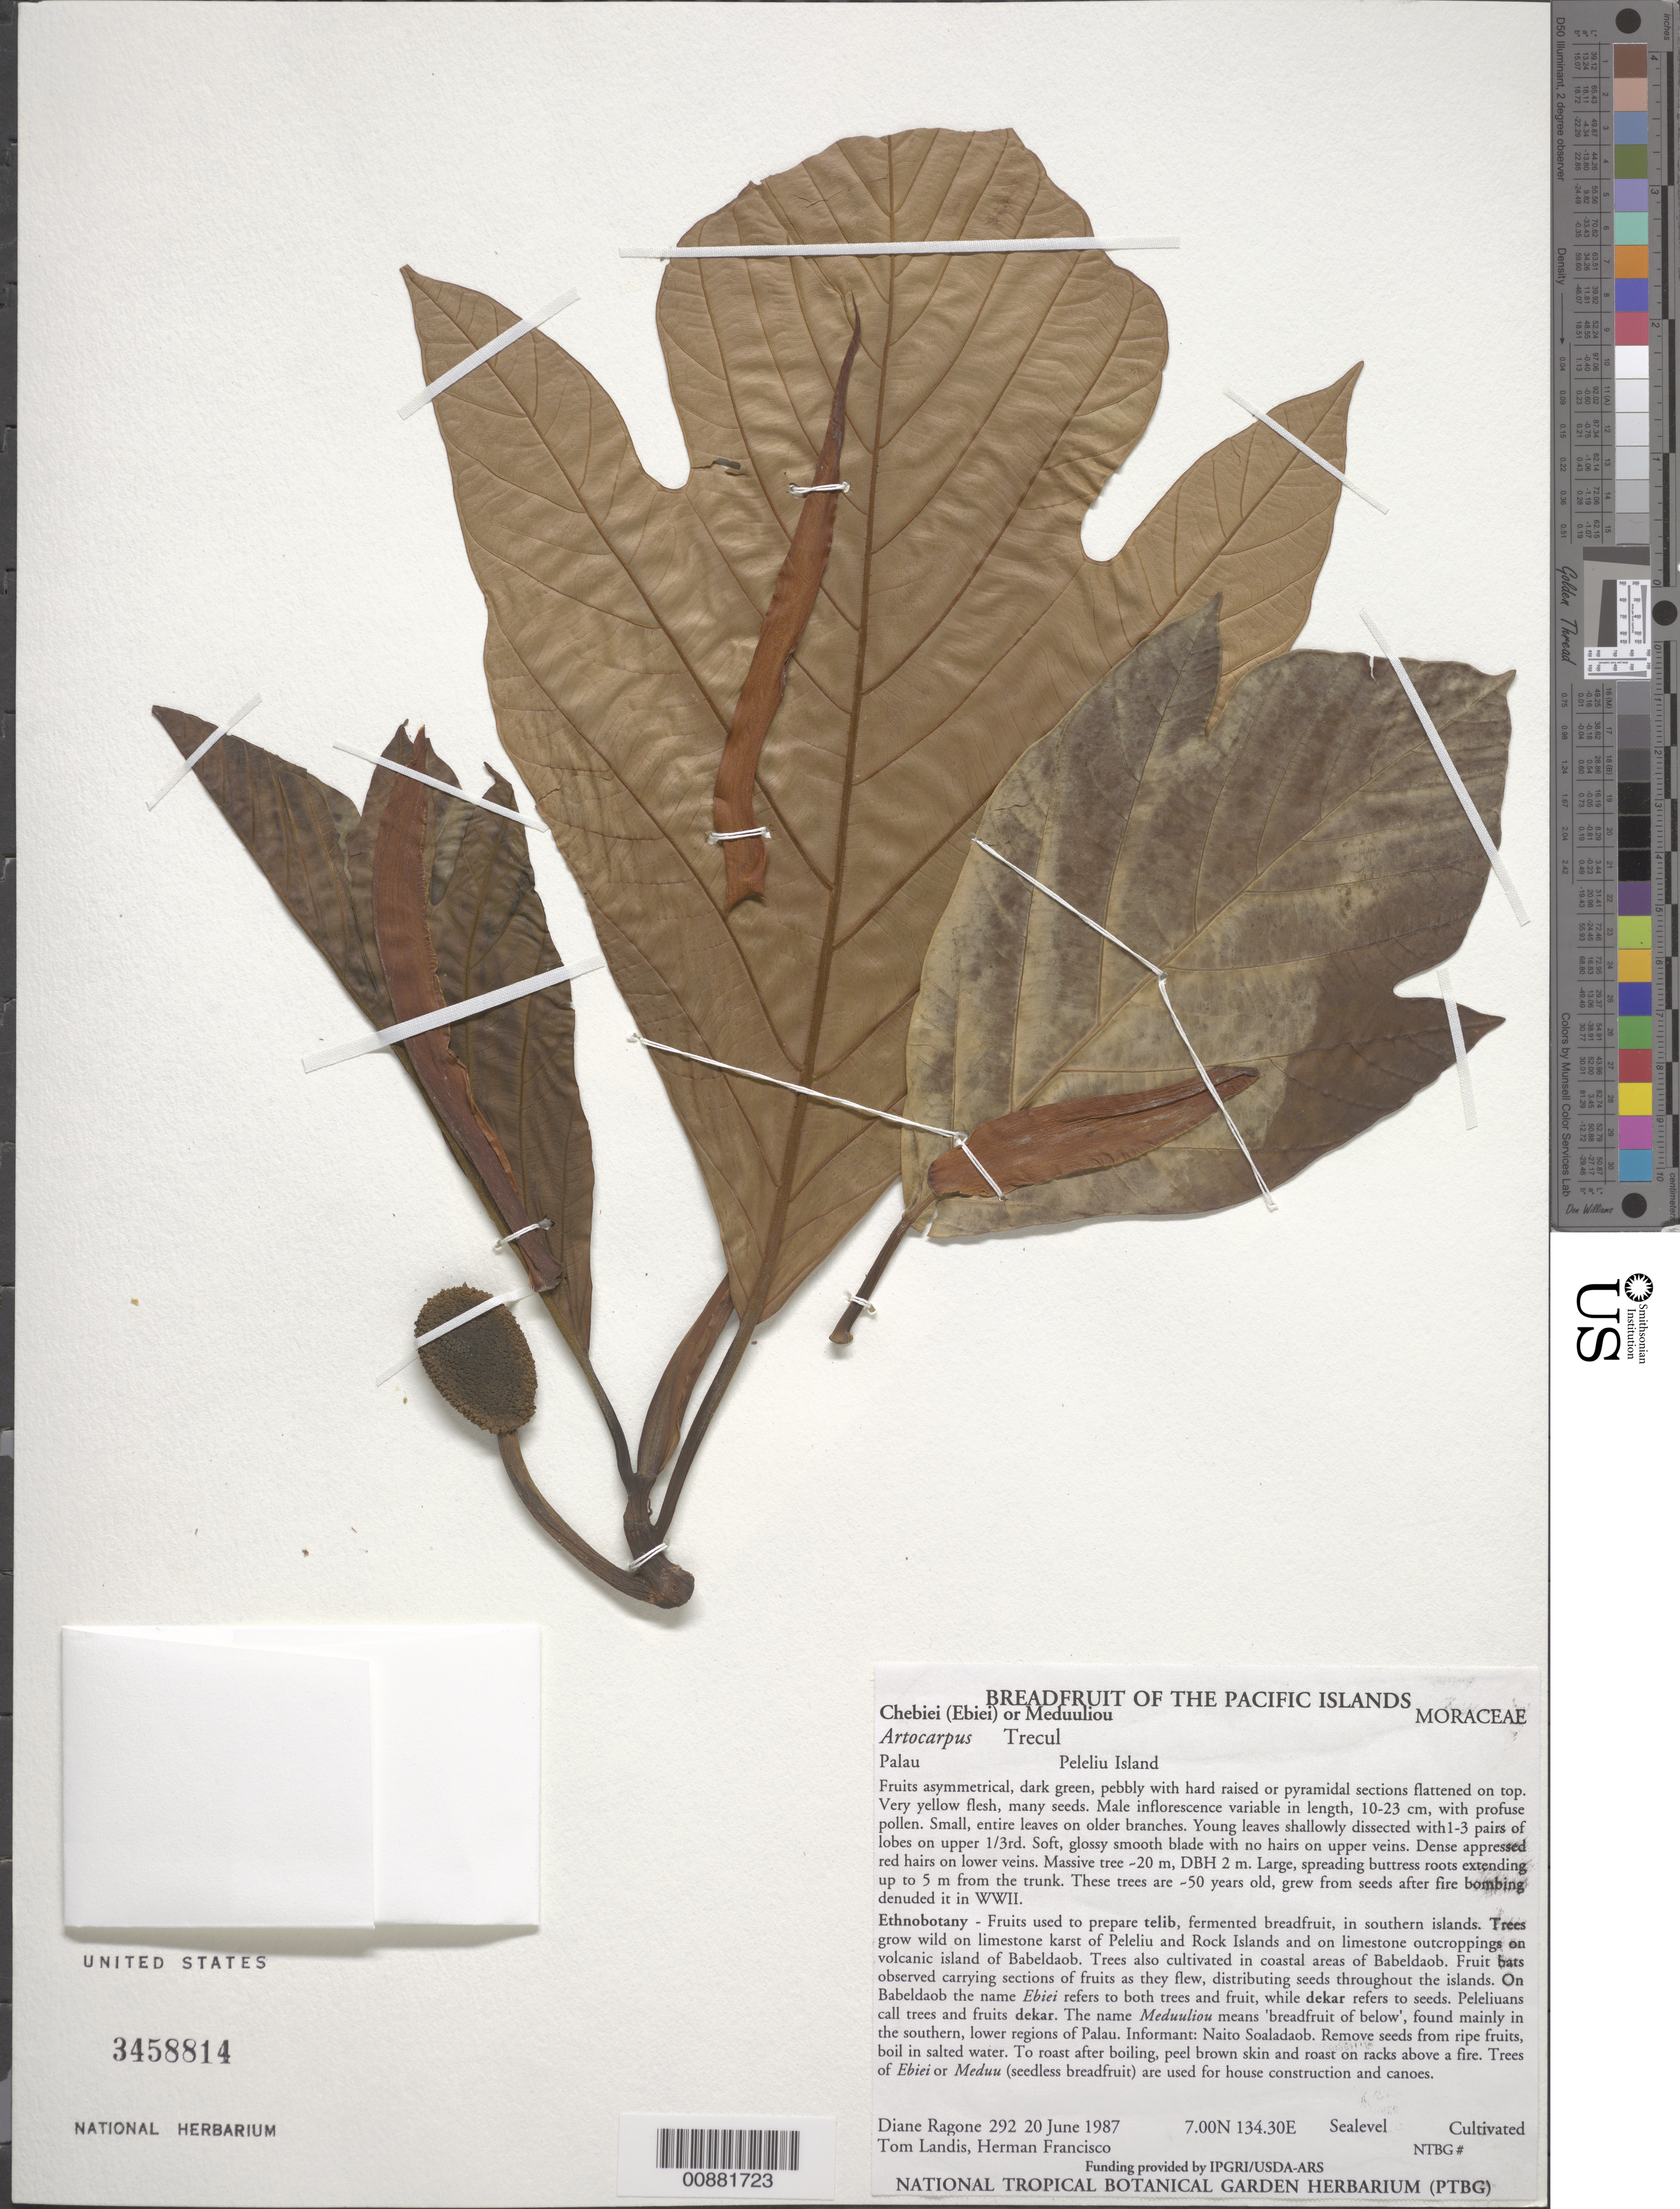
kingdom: Plantae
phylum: Tracheophyta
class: Magnoliopsida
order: Rosales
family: Moraceae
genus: Artocarpus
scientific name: Artocarpus sp.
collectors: D. Ragone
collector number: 292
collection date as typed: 20 Jun 1987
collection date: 1987-06-20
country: Palau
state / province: Peleliu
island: Beliliou [Peleliu]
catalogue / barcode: US 3458814